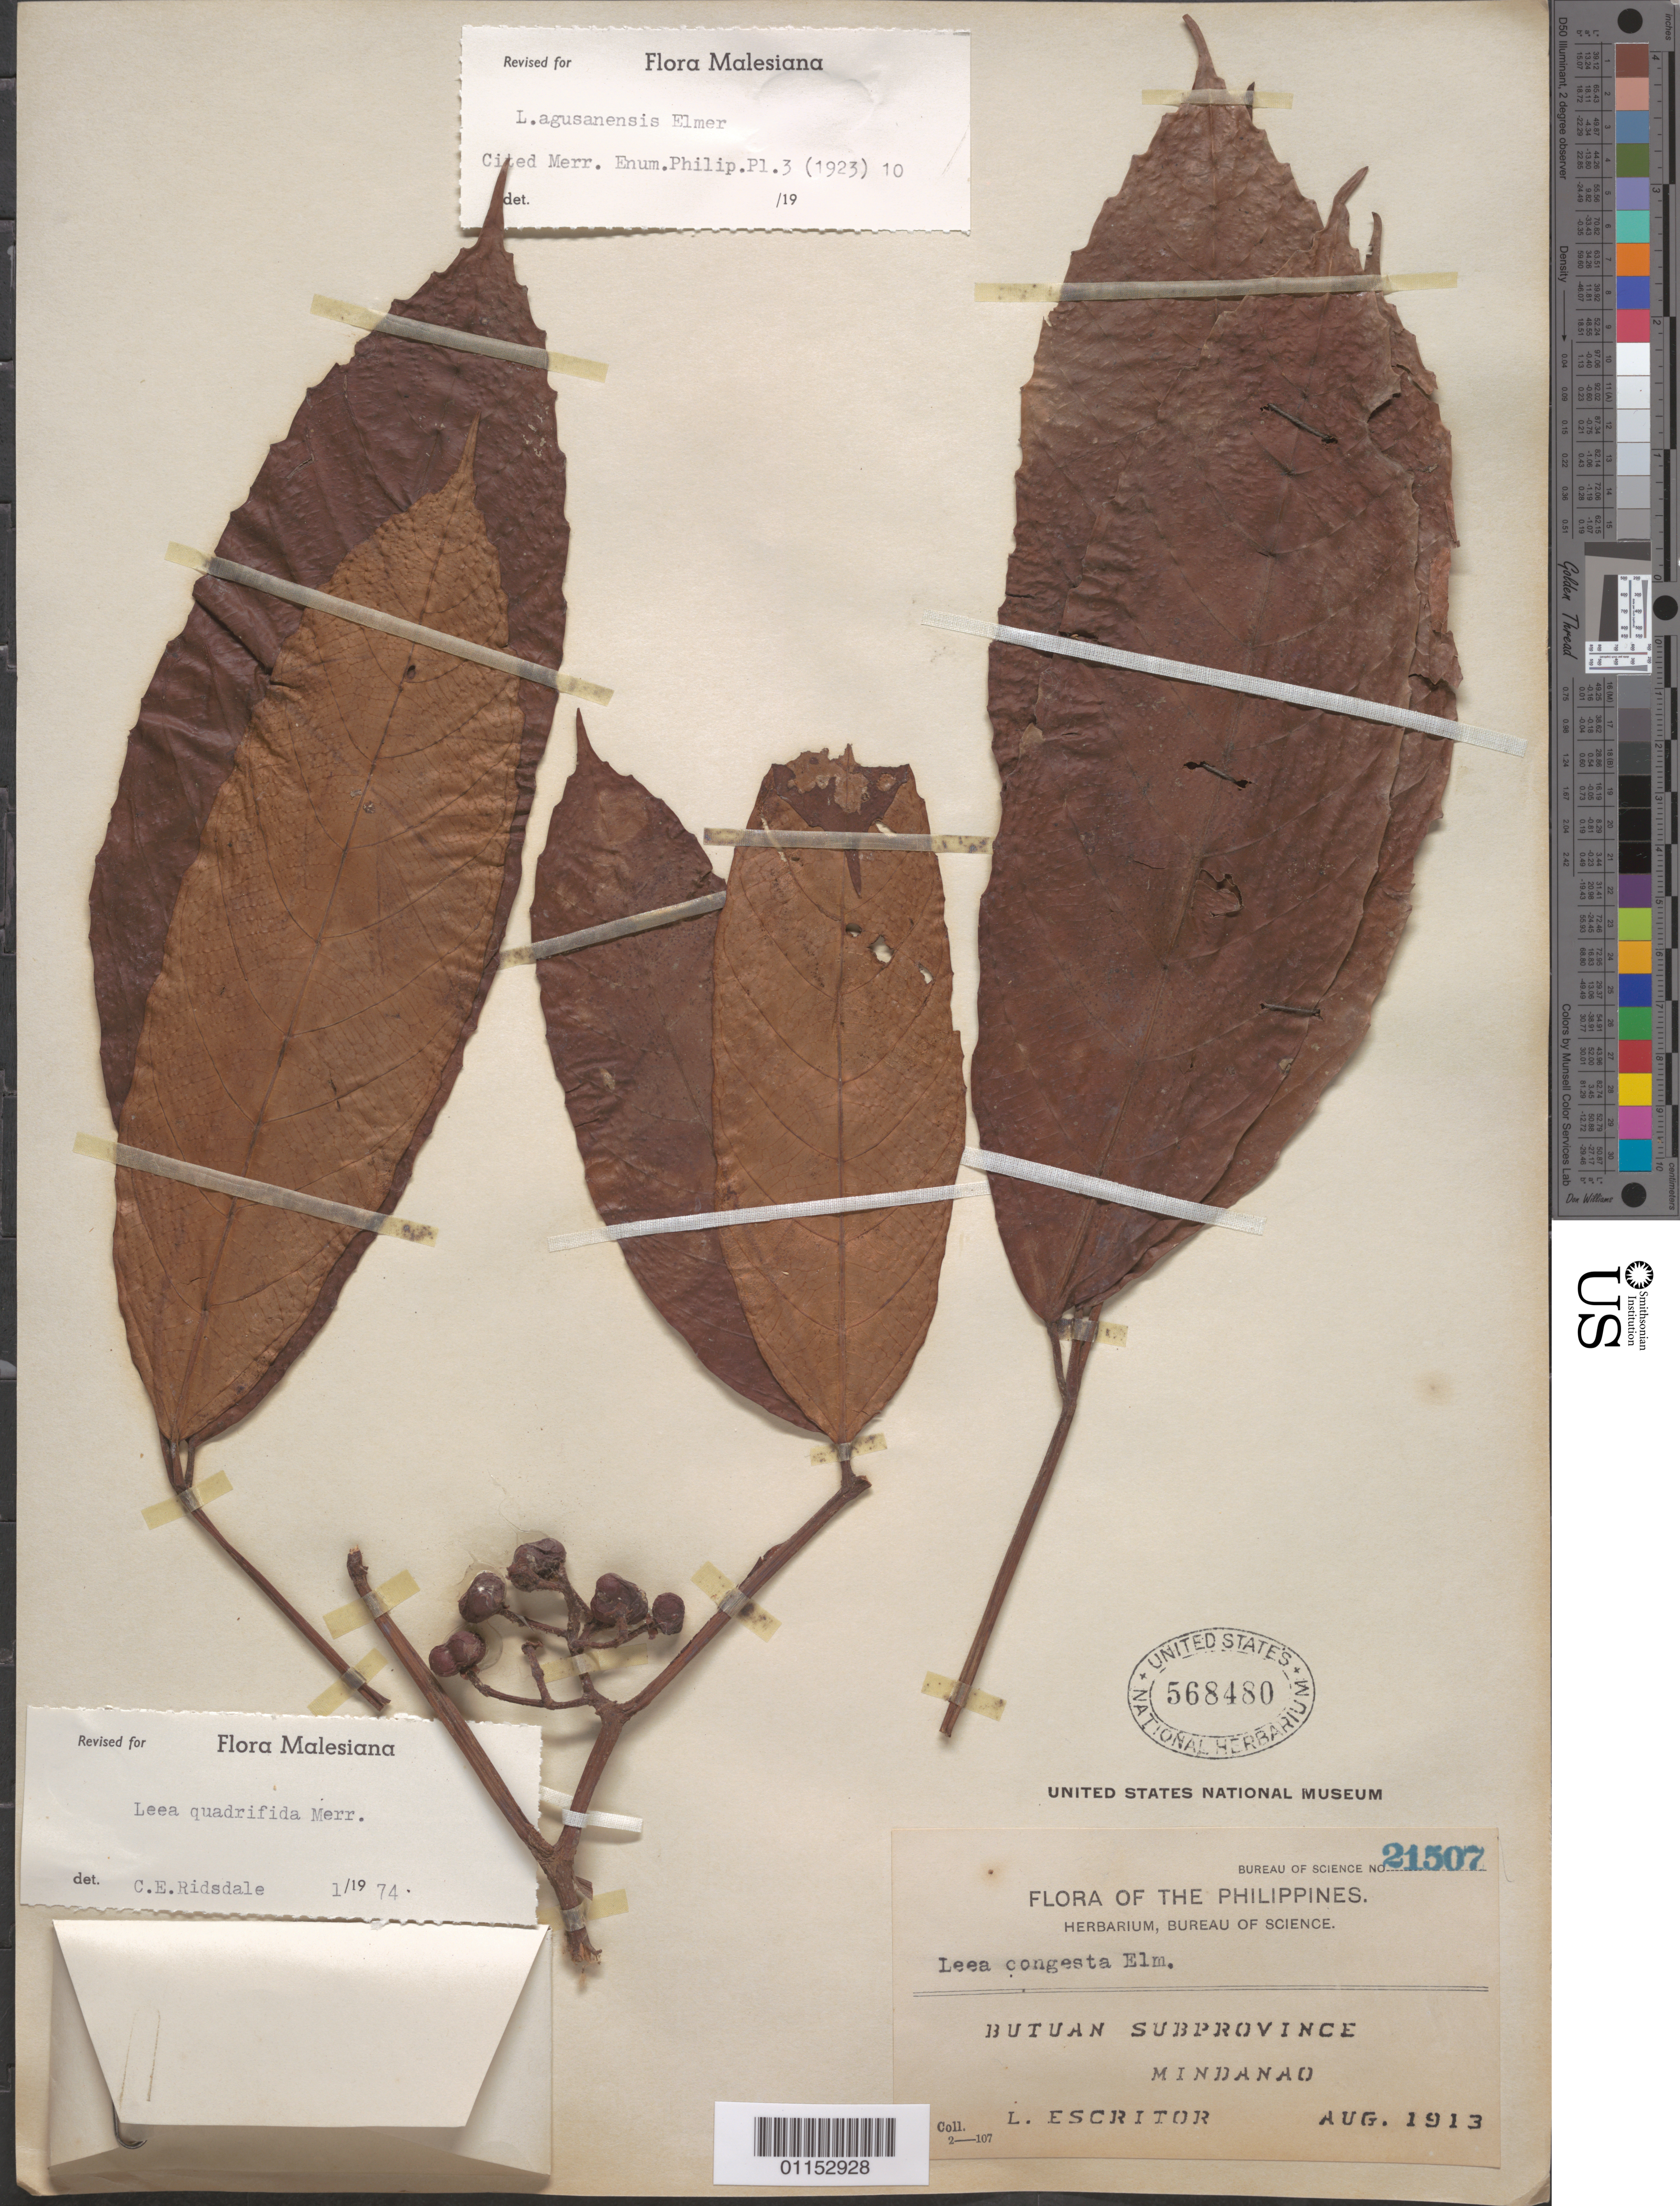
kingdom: Plantae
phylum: Tracheophyta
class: Magnoliopsida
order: Vitales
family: Vitaceae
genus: Leea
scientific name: Leea quadrifida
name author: Merr.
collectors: L. Escritor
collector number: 21507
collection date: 1913-08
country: Philippines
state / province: Caraga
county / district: Agusan del Norte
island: Mindanao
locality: Butuan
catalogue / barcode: US 568480